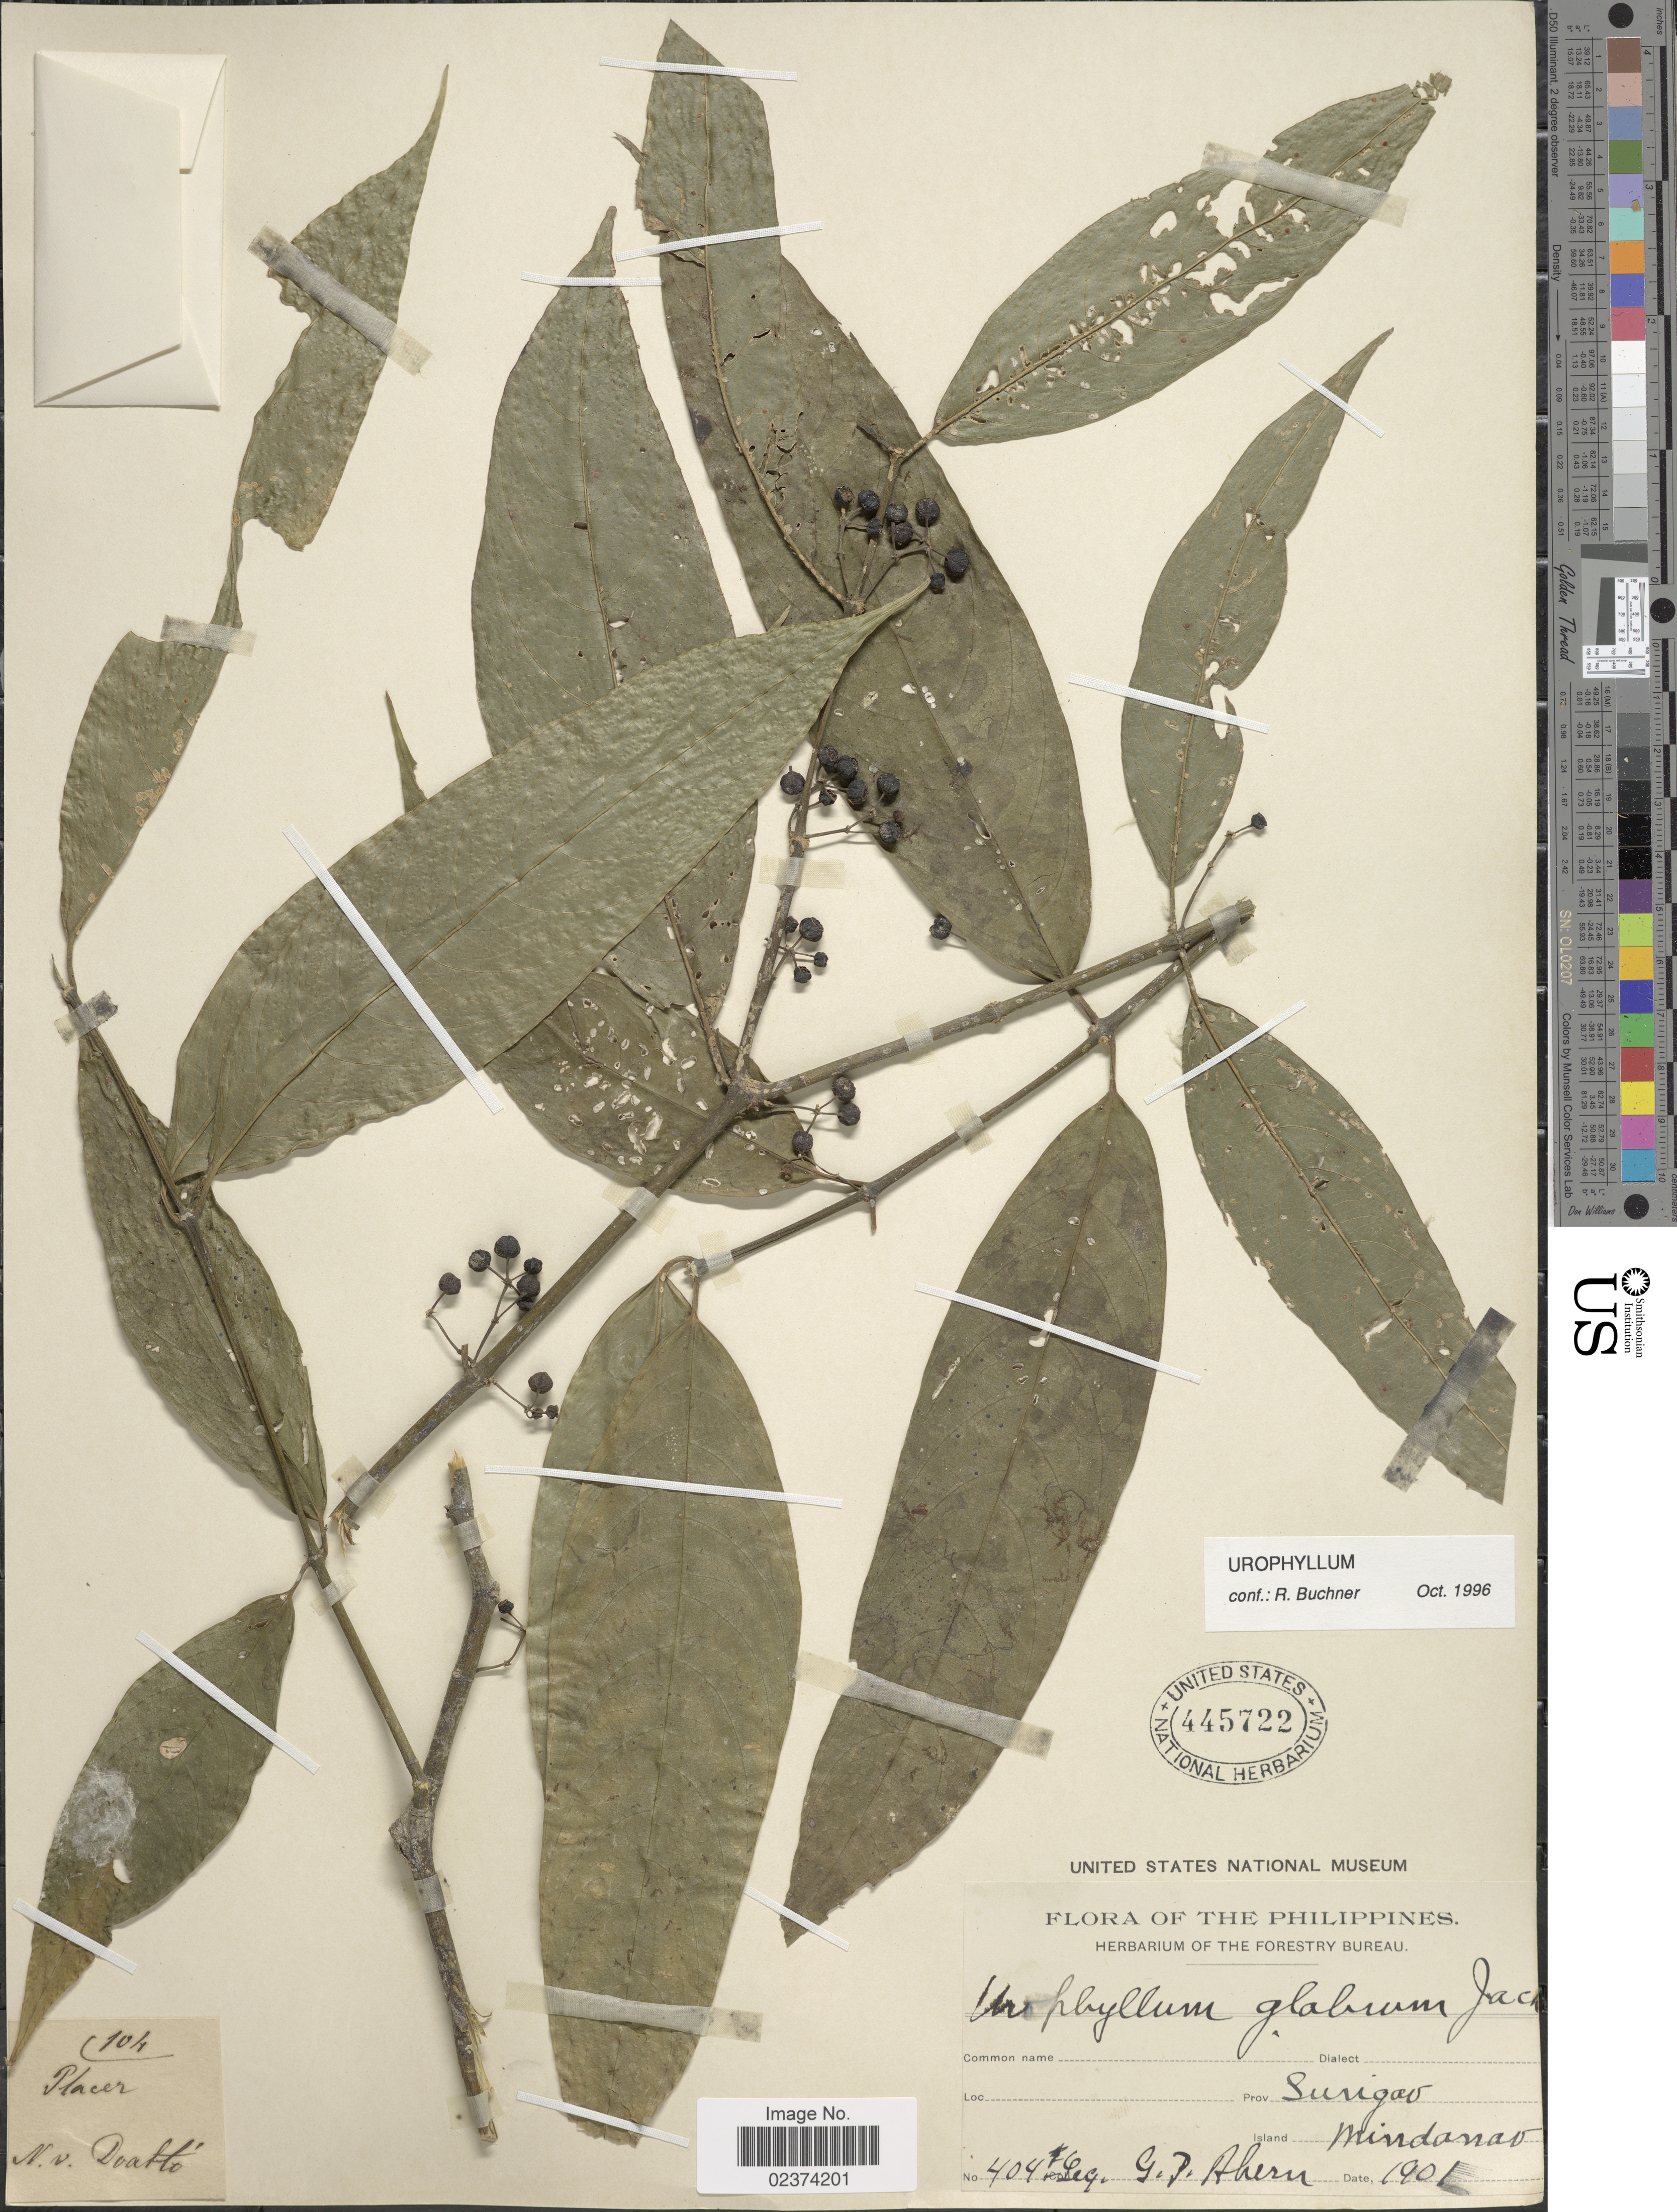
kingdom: Plantae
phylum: Tracheophyta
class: Magnoliopsida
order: Gentianales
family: Rubiaceae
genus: Urophyllum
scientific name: Urophyllum sp.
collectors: G. Ahern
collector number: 404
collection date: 1901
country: Philippines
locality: Prov Surigao. Island Mindanao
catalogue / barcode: US 445722